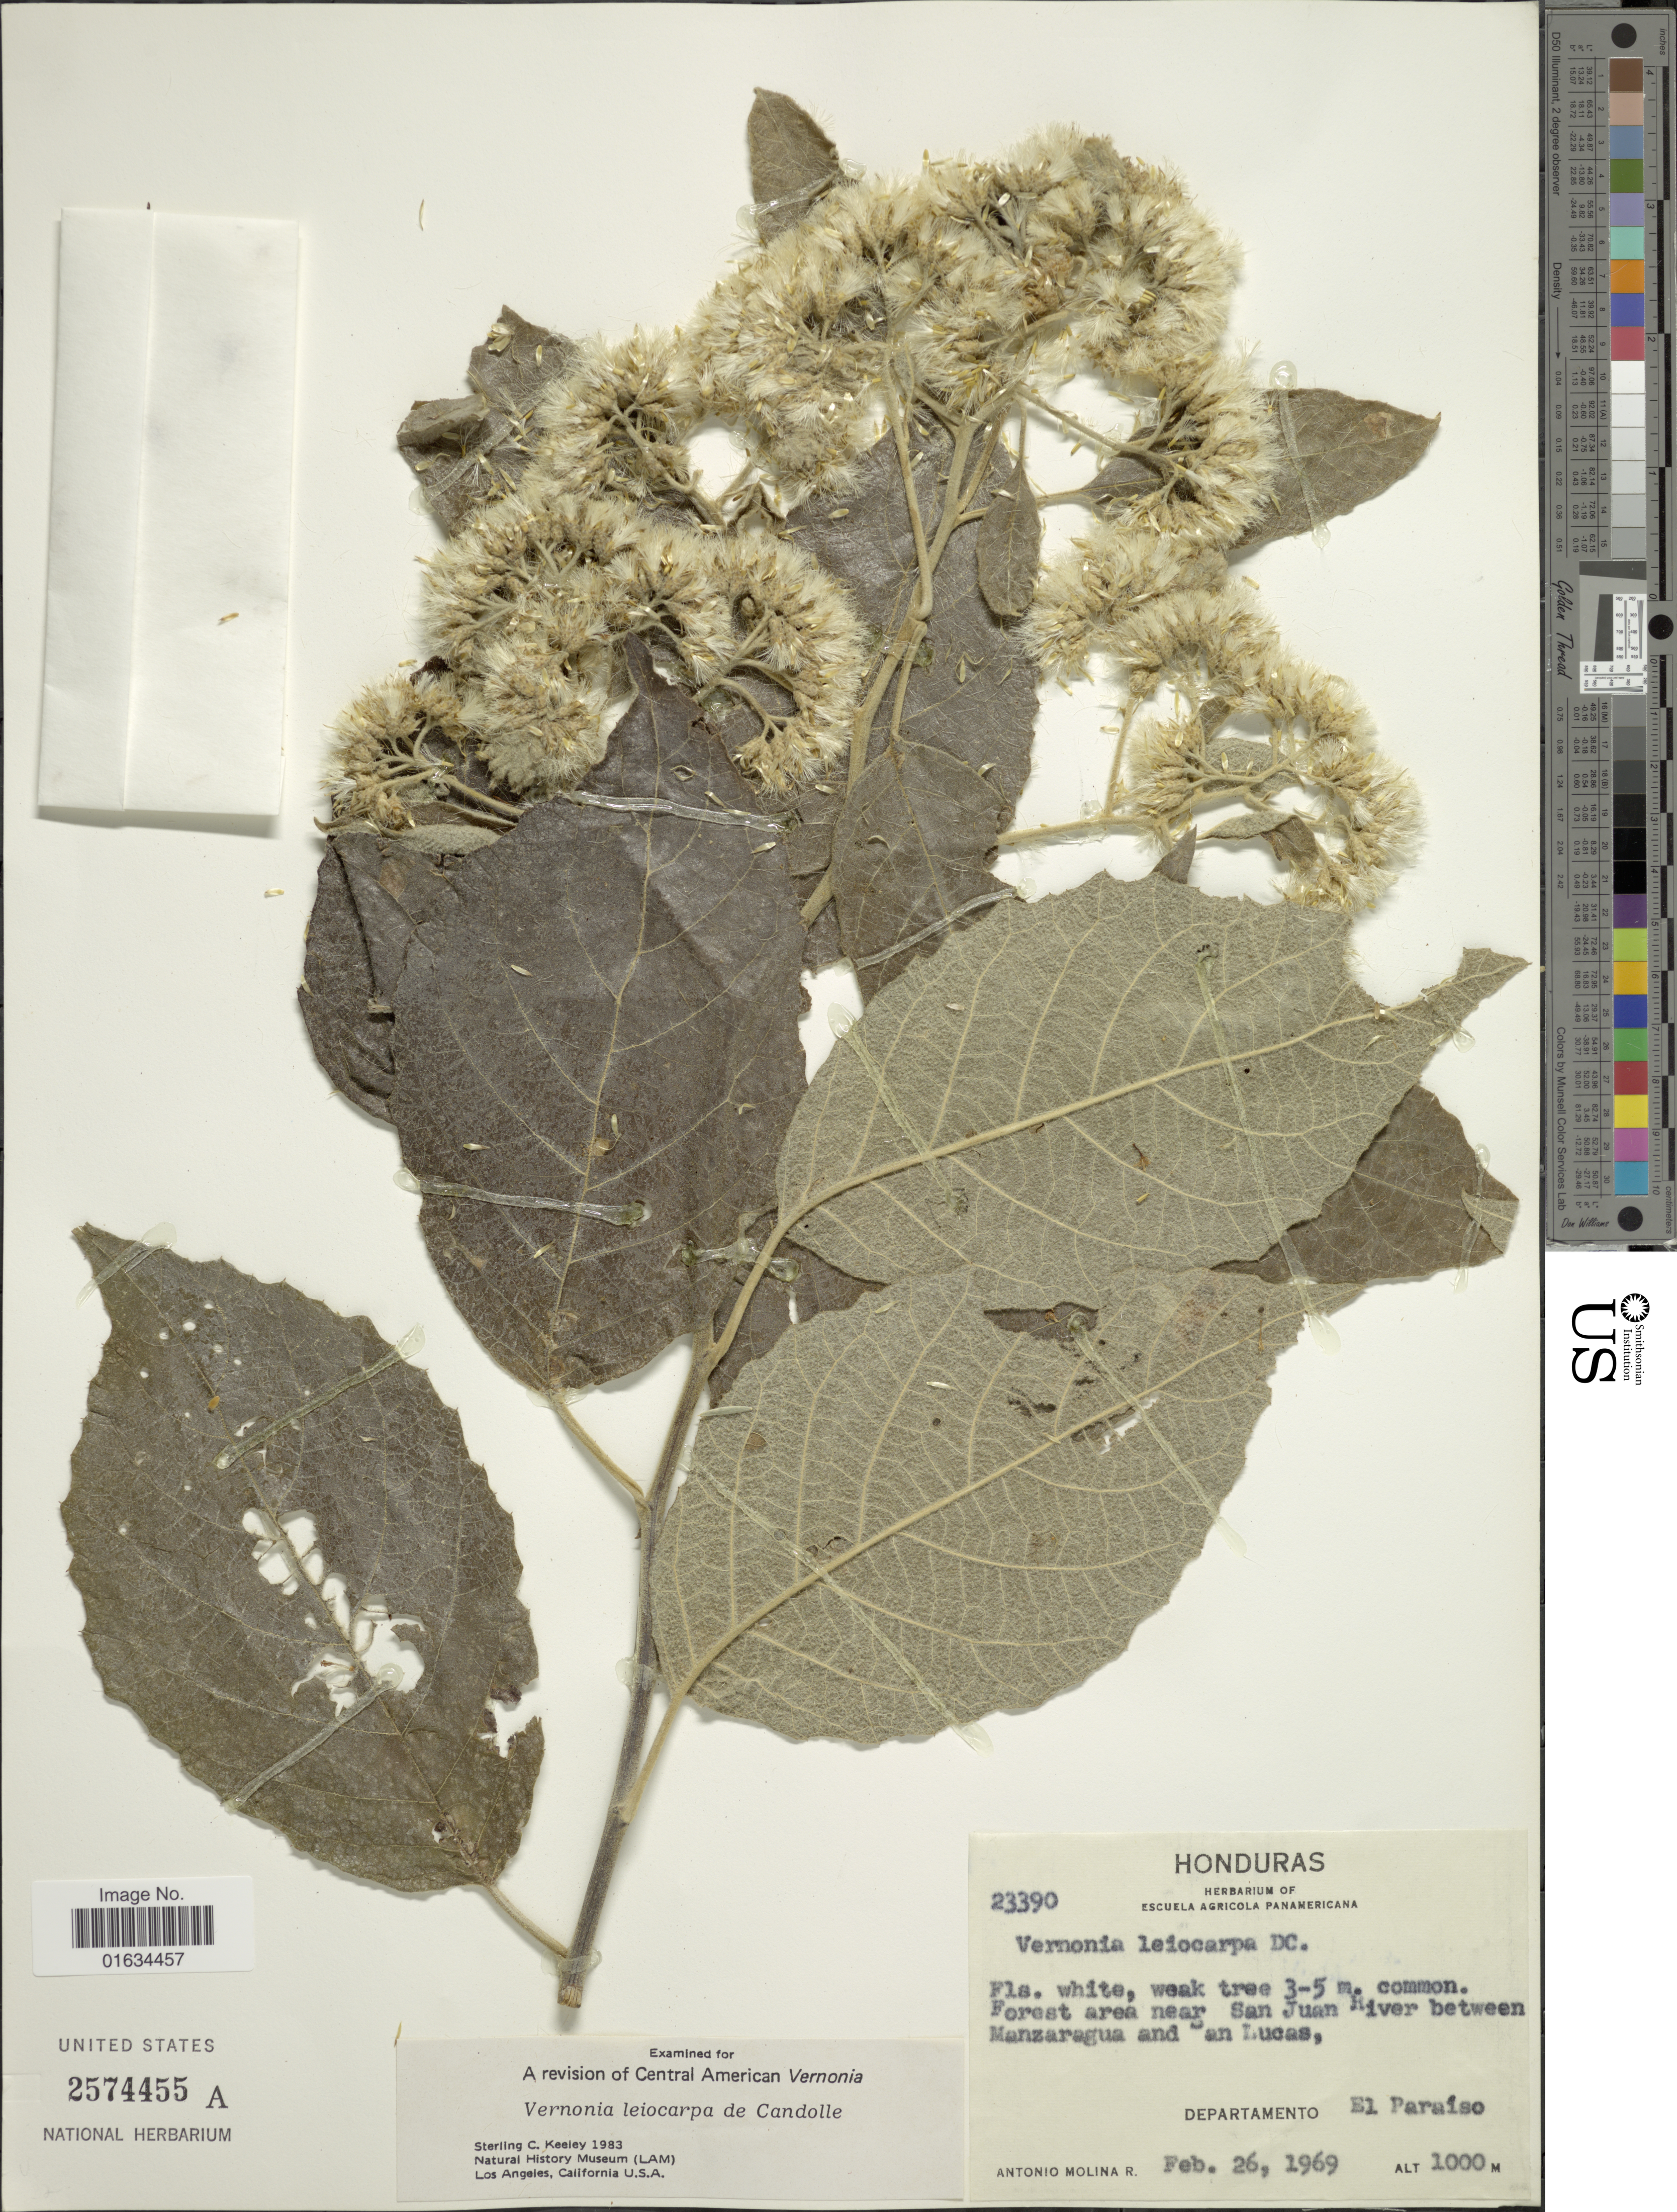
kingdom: Plantae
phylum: Tracheophyta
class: Magnoliopsida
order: Asterales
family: Asteraceae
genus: Eremosis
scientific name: Eremosis leiocarpa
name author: (DC.) Gleason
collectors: A. Molina R.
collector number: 23390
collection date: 1969-02-26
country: Honduras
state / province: El Paraíso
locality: near San Juan River between Manzaragua and San Lucas, Department El Paraiso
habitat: forest area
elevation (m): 1000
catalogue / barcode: US 2574455A